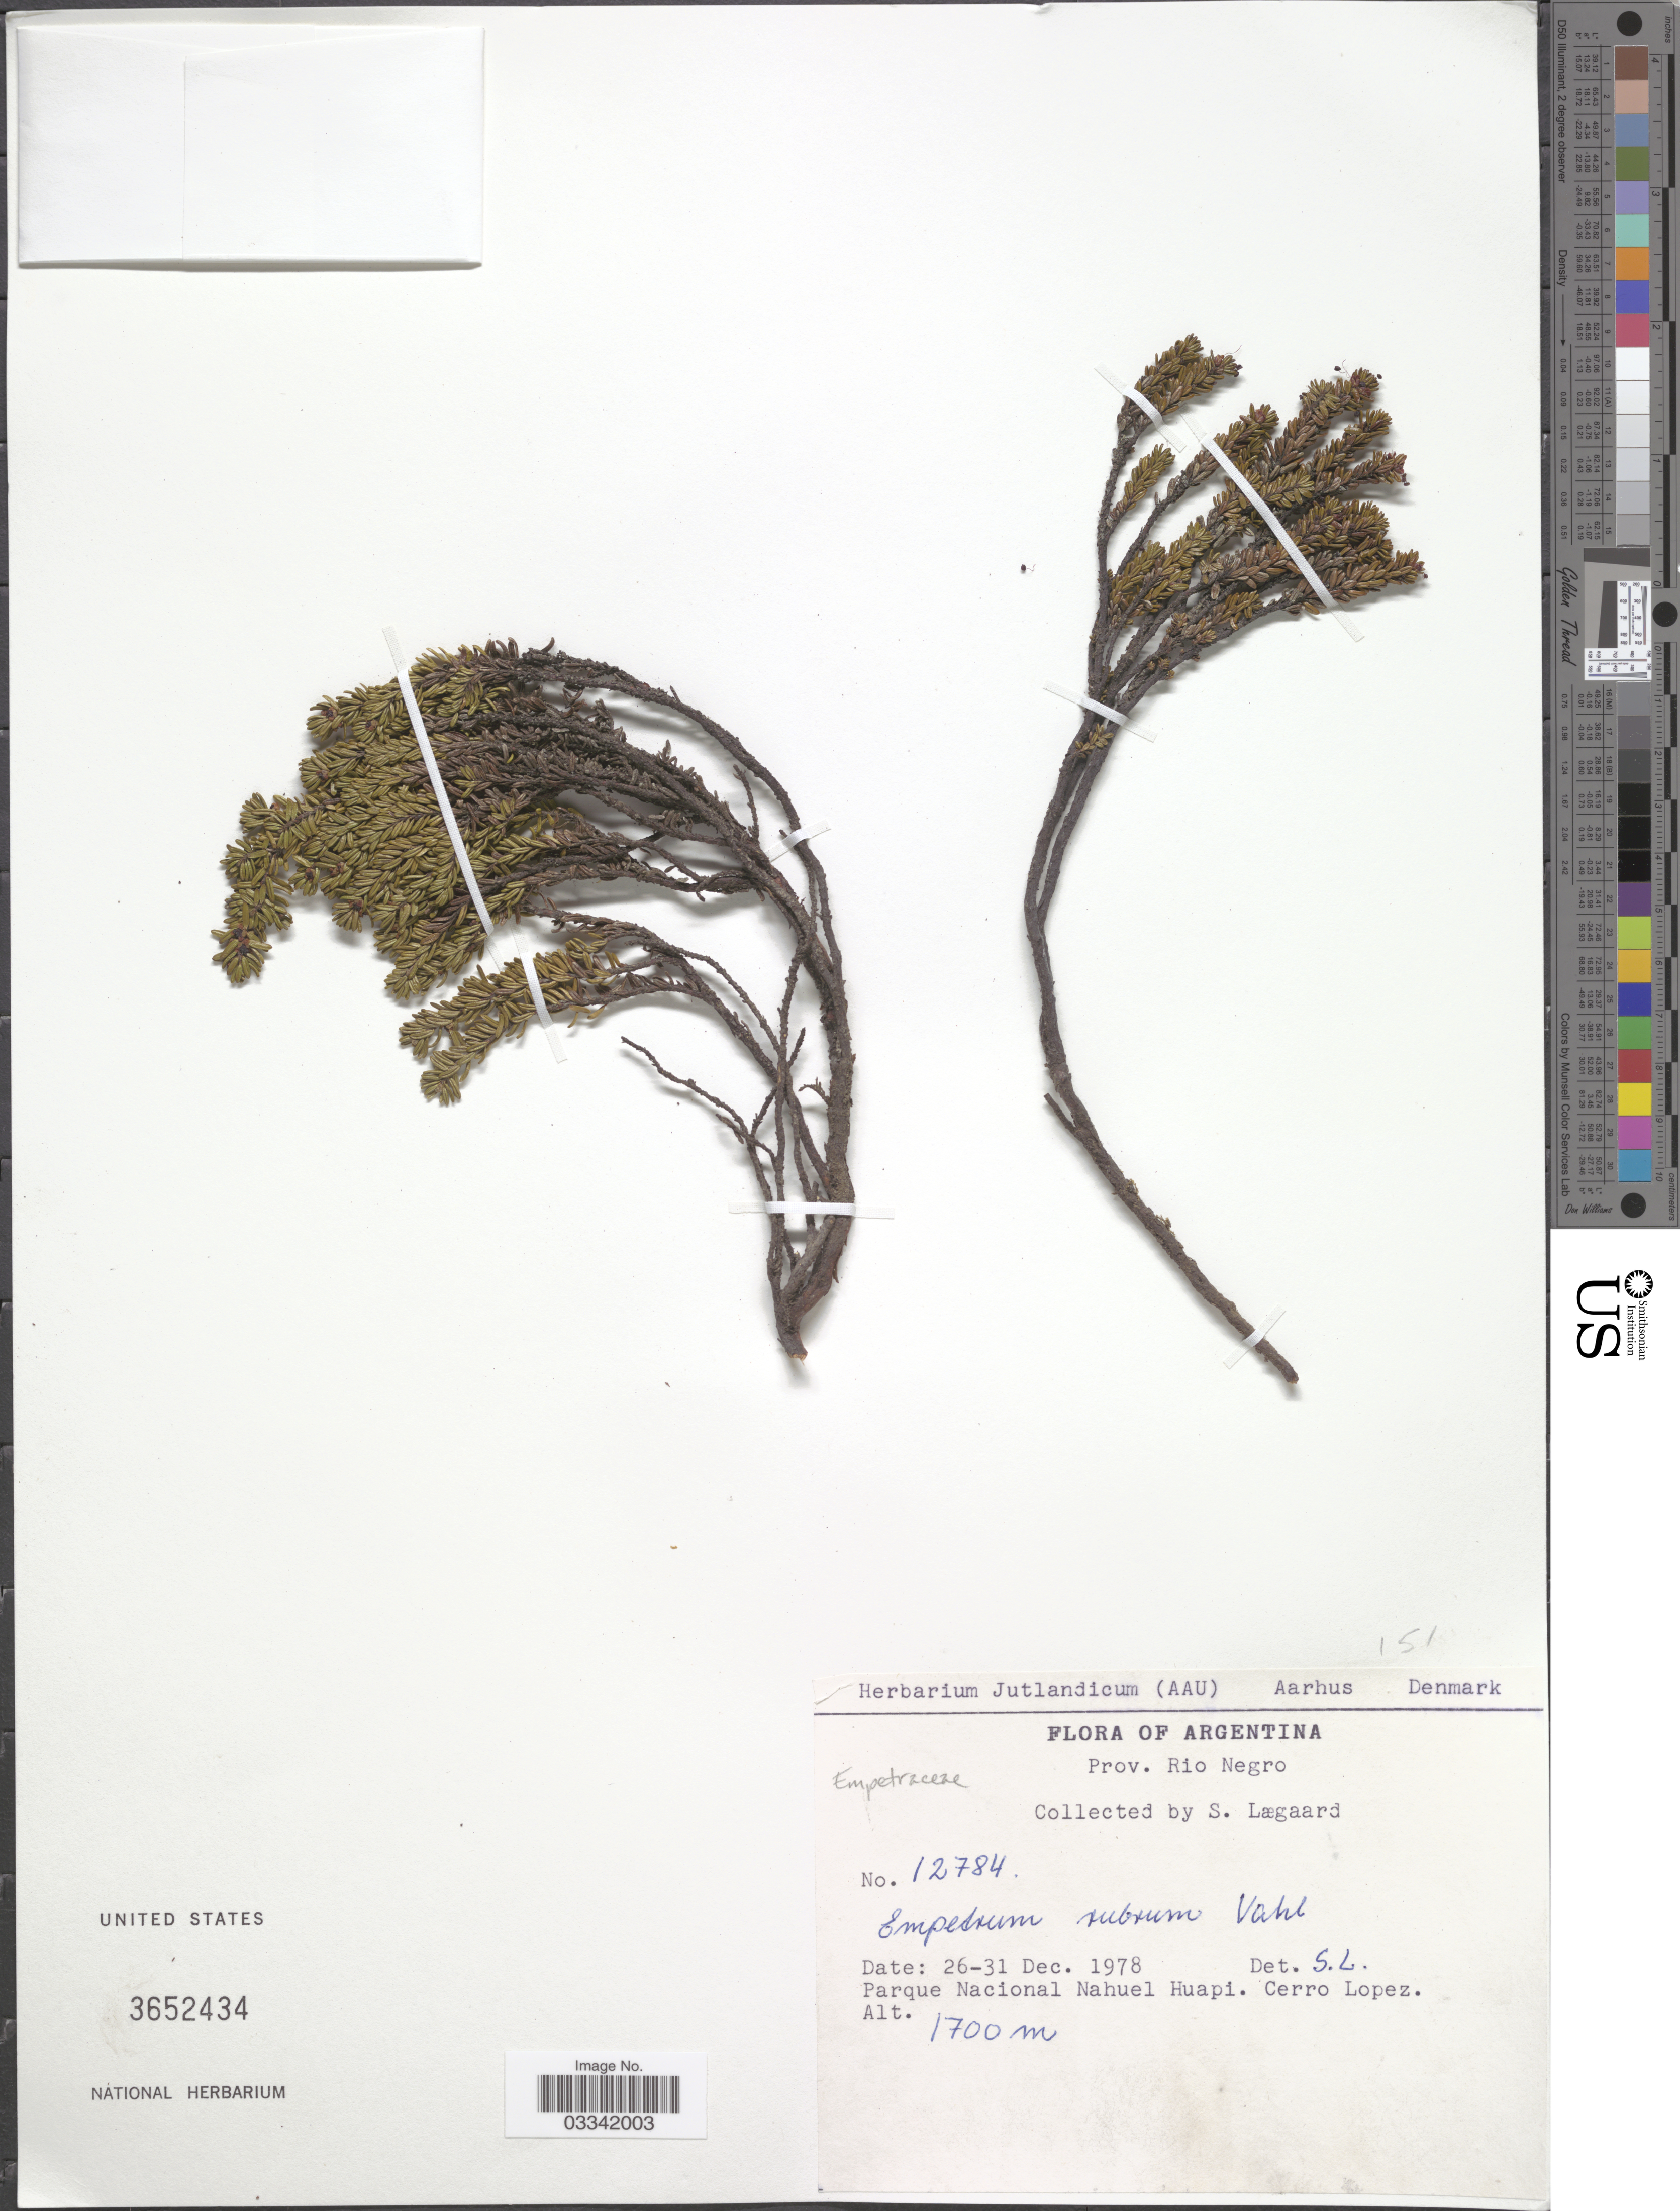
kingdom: Plantae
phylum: Tracheophyta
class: Magnoliopsida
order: Ericales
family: Ericaceae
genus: Empetrum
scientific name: Empetrum rubrum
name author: Vahl ex Willd.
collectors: S. Lægaard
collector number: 12784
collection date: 1978-12-26/1978-12-31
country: Argentina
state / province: Rio Negro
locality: Parque Nacional Nahuel Huapi. Cerro Lopez.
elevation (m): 1700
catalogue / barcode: US 3652434